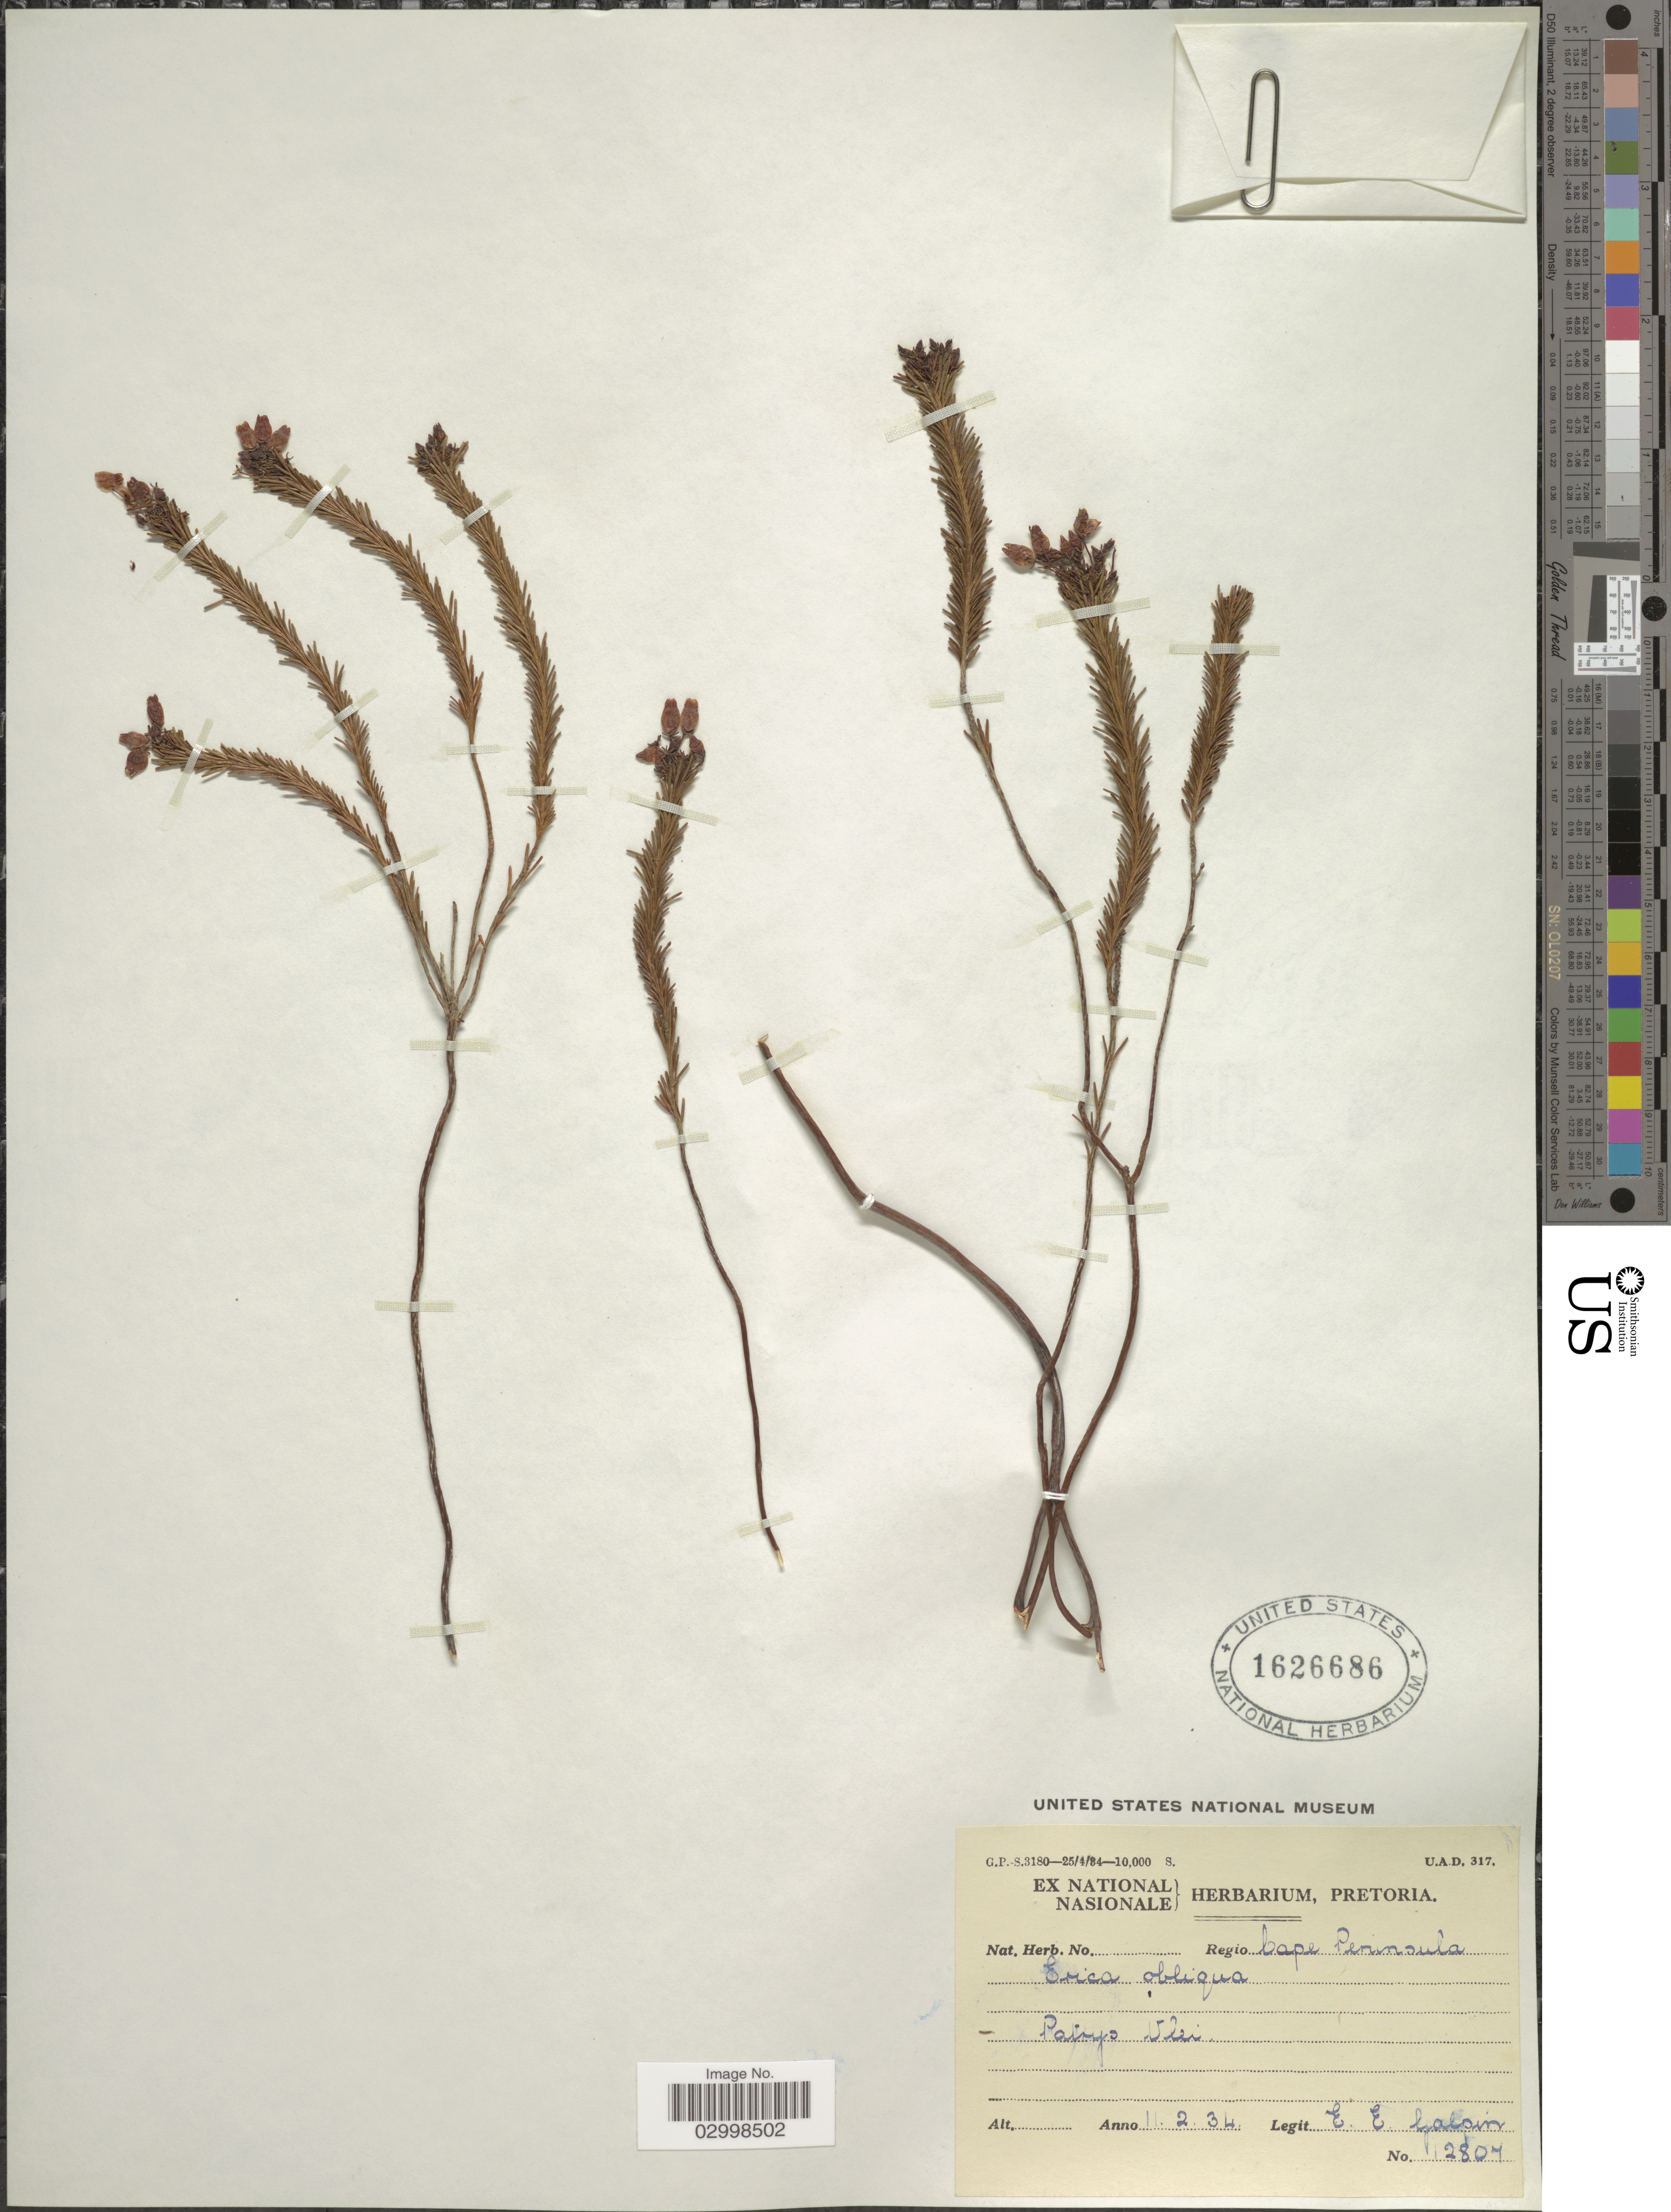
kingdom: Plantae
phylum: Tracheophyta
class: Magnoliopsida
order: Ericales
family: Ericaceae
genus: Erica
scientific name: Erica obliqua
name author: Aiton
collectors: E. Galpin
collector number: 12807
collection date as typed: Transcribed d/m/y: 11/2/34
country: South Africa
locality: Regio Cape Peninsula, Patrys Vlei.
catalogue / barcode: US 1626686